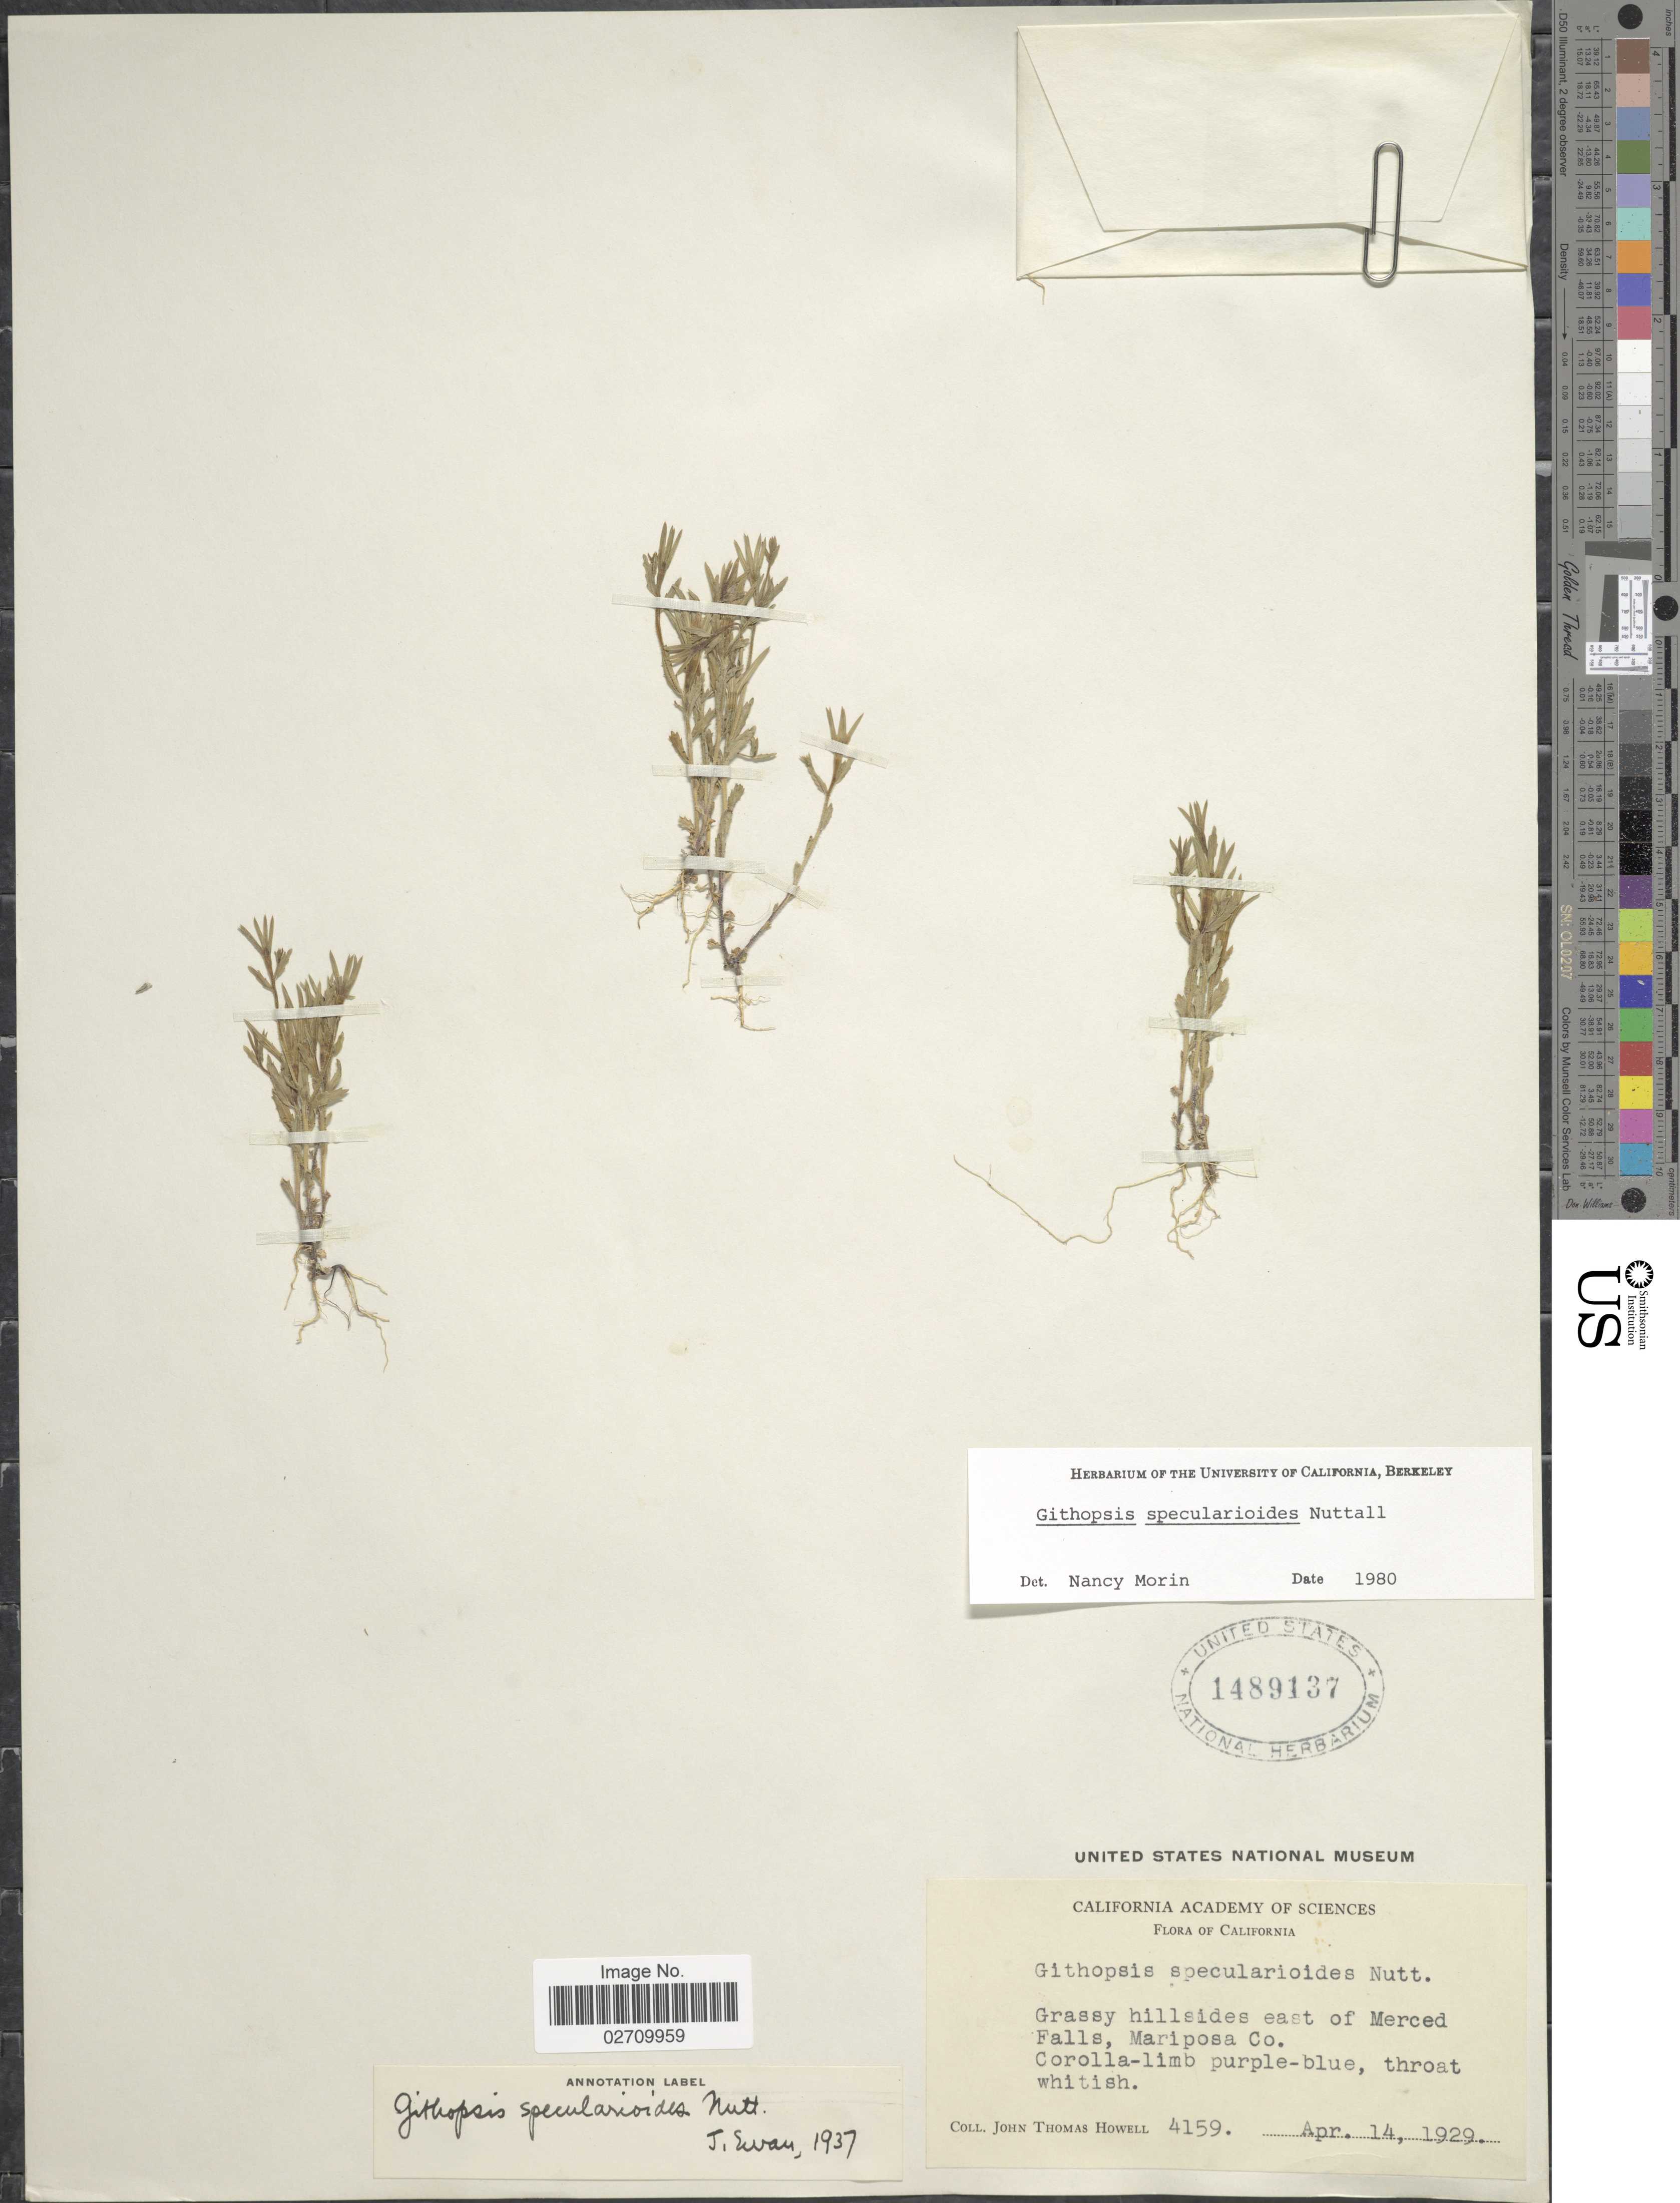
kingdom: Plantae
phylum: Tracheophyta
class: Magnoliopsida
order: Asterales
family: Campanulaceae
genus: Githopsis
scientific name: Githopsis specularioides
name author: Nutt.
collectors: J. T. Howell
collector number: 4159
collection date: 1929-04-14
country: United States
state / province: California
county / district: Mariposa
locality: Hillsides east of Merced Falls, Mariposa Co.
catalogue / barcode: US 1489137